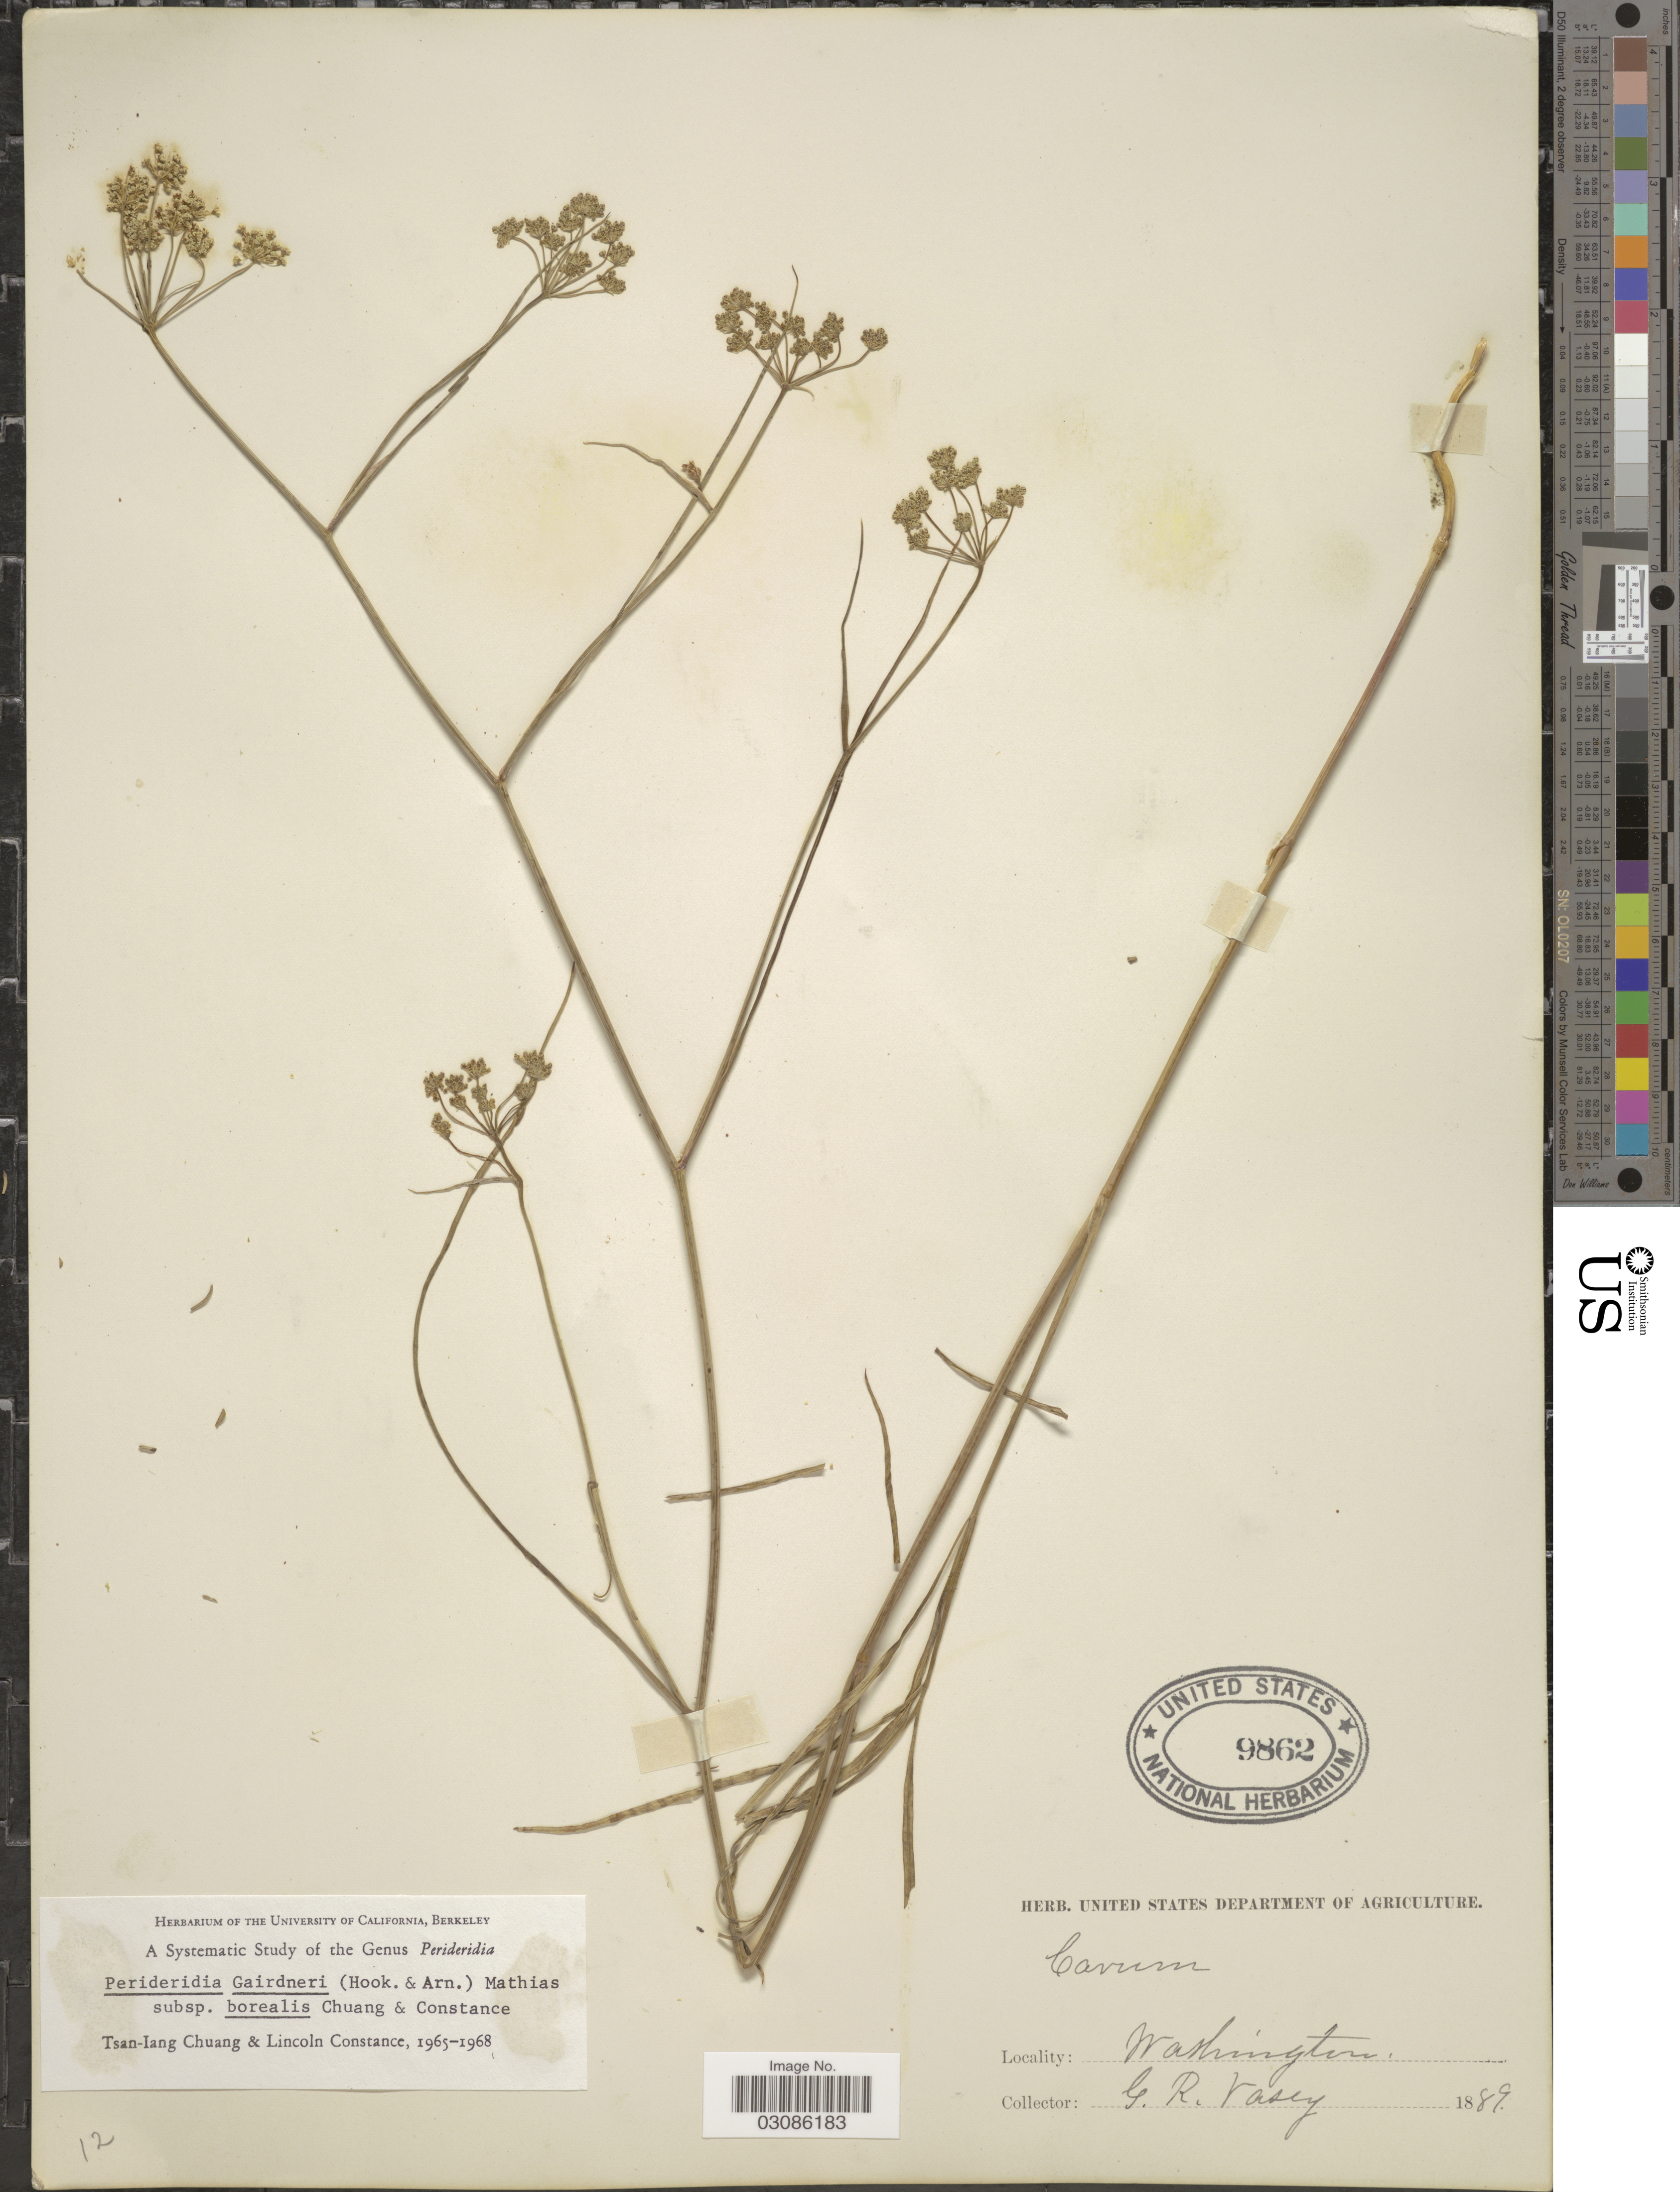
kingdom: Plantae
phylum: Tracheophyta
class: Magnoliopsida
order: Apiales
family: Apiaceae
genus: Perideridia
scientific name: Perideridia gairdneri subsp. borealis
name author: T.I. Chuang & Constance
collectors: G. R. Vasey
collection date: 1889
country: United States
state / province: Washington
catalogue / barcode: US 9862